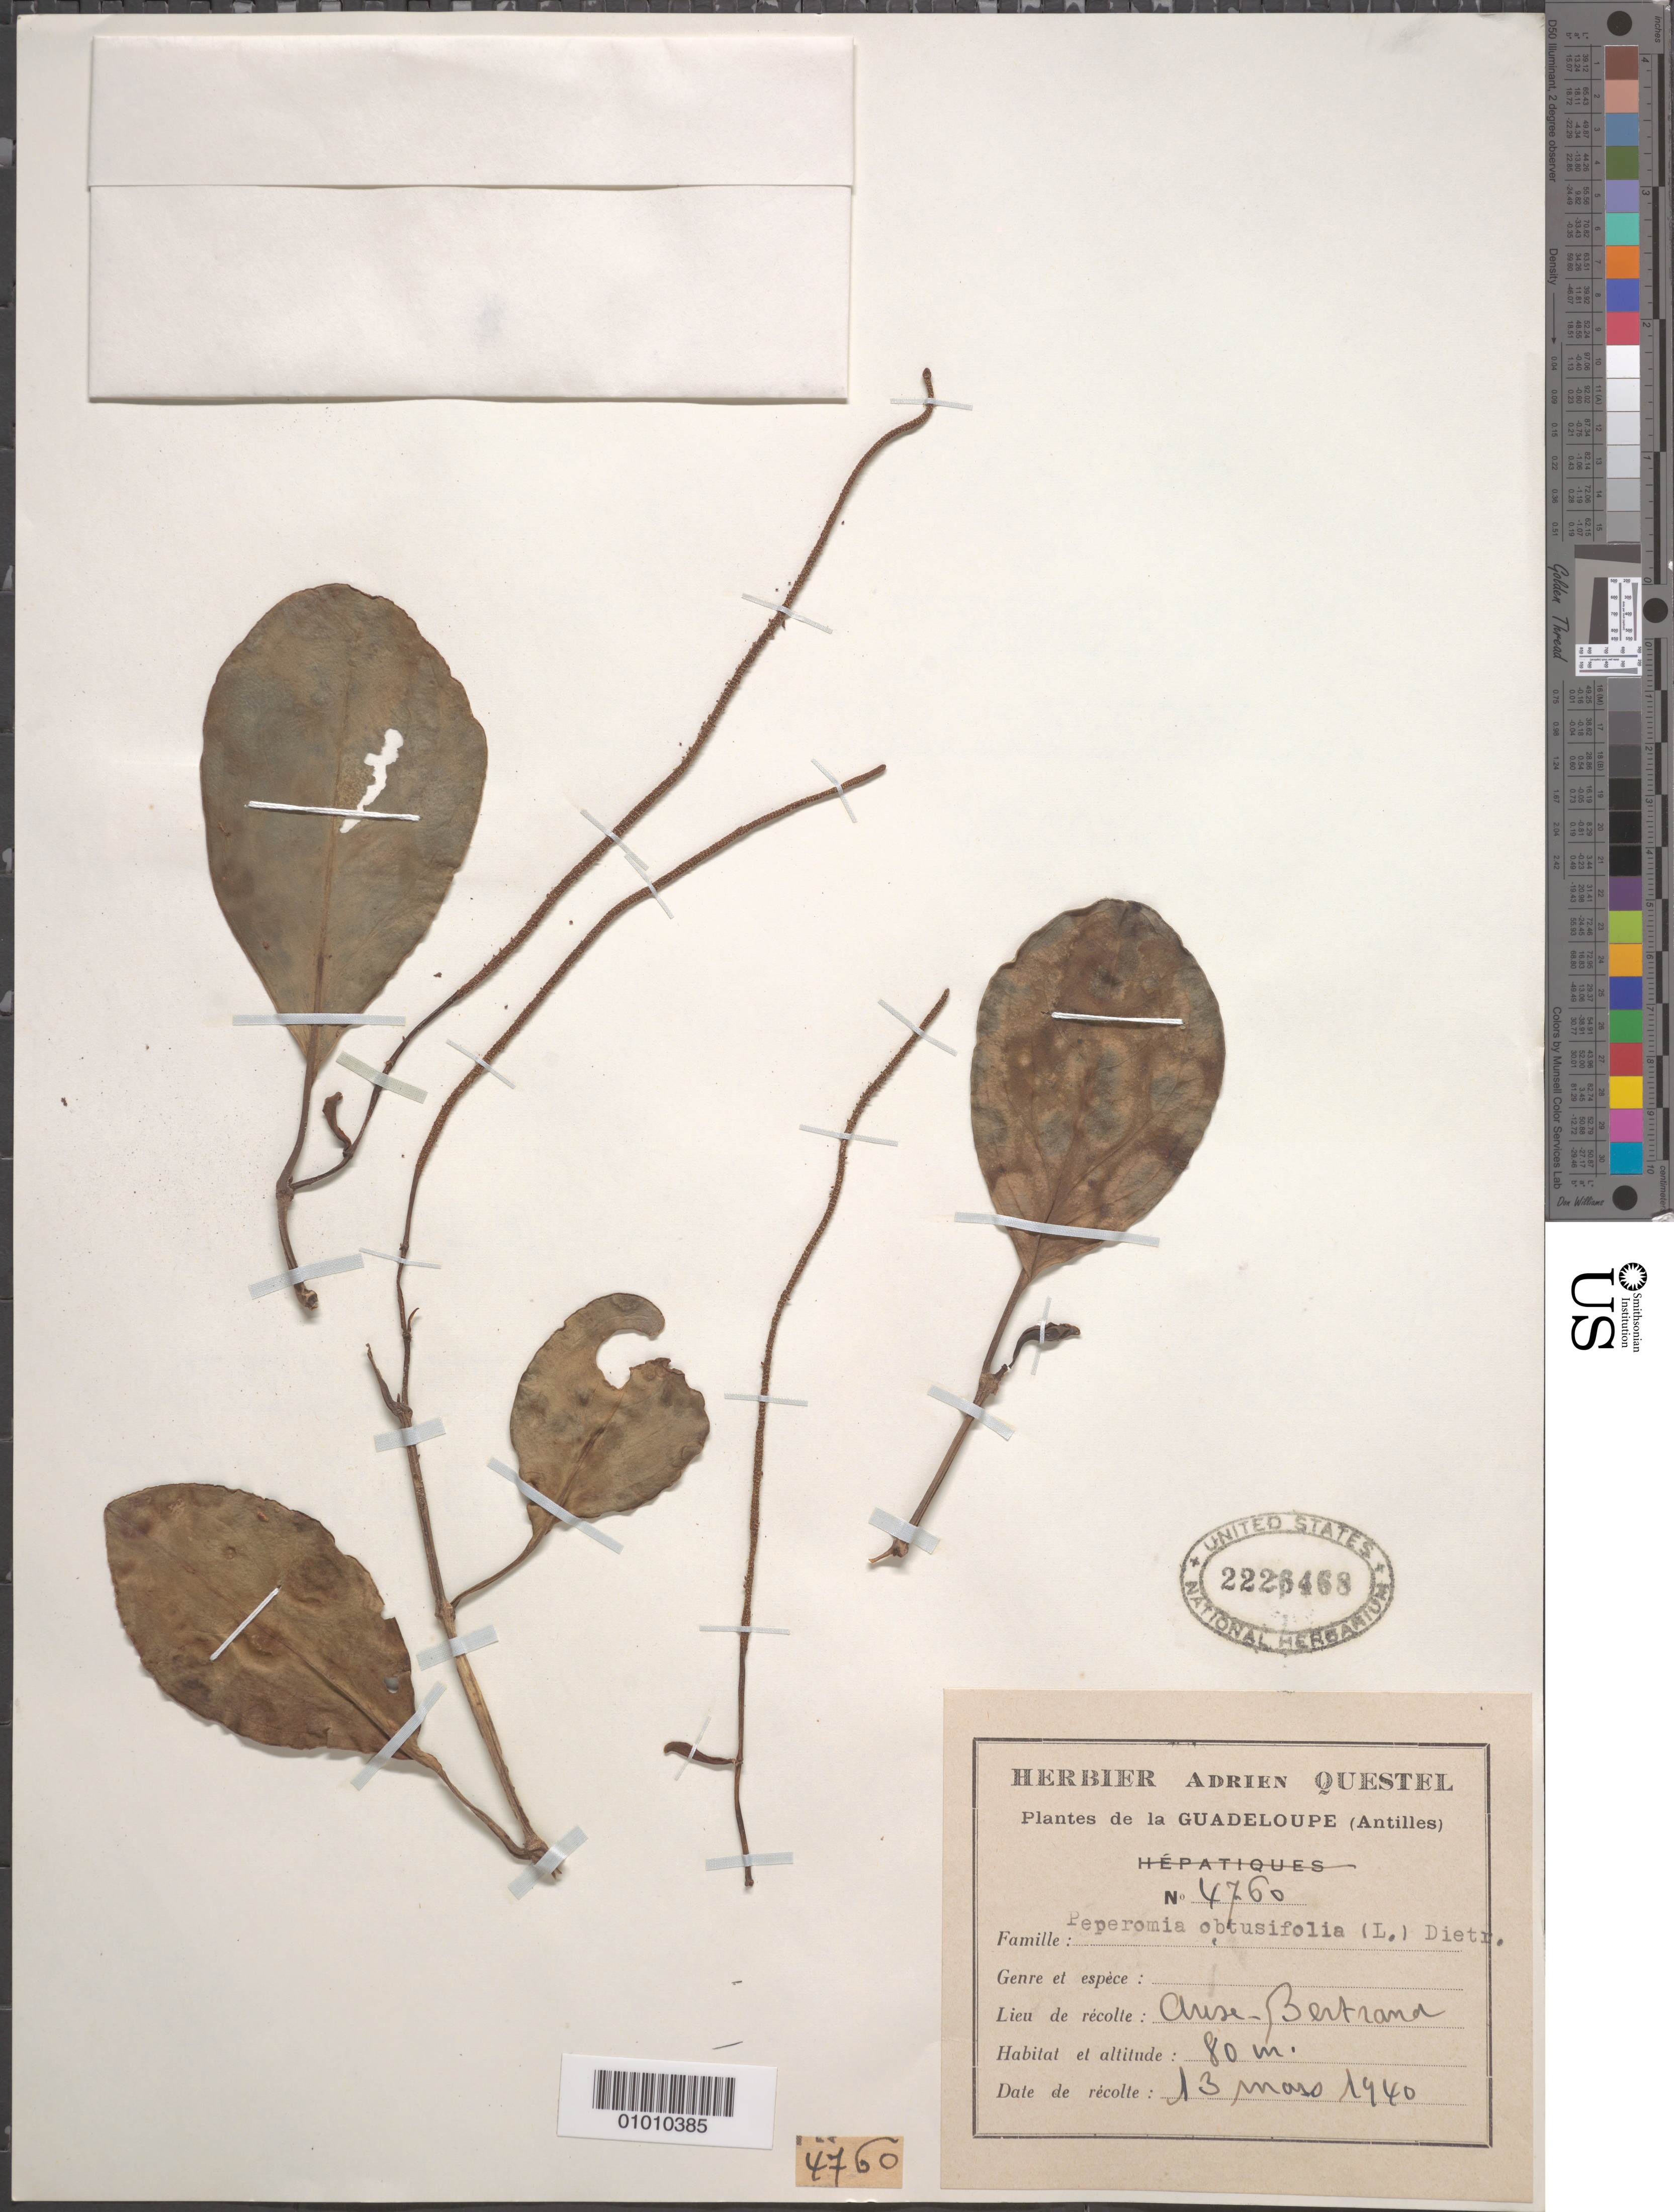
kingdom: Plantae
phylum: Tracheophyta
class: Magnoliopsida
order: Piperales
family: Piperaceae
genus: Peperomia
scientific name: Peperomia obtusifolia var. obtusifolia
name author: (L.) A. Dietr.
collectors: A. Questel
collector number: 4760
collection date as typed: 13 Mar 1940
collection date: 1940-03-13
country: Guadeloupe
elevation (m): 80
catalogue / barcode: US 2226468